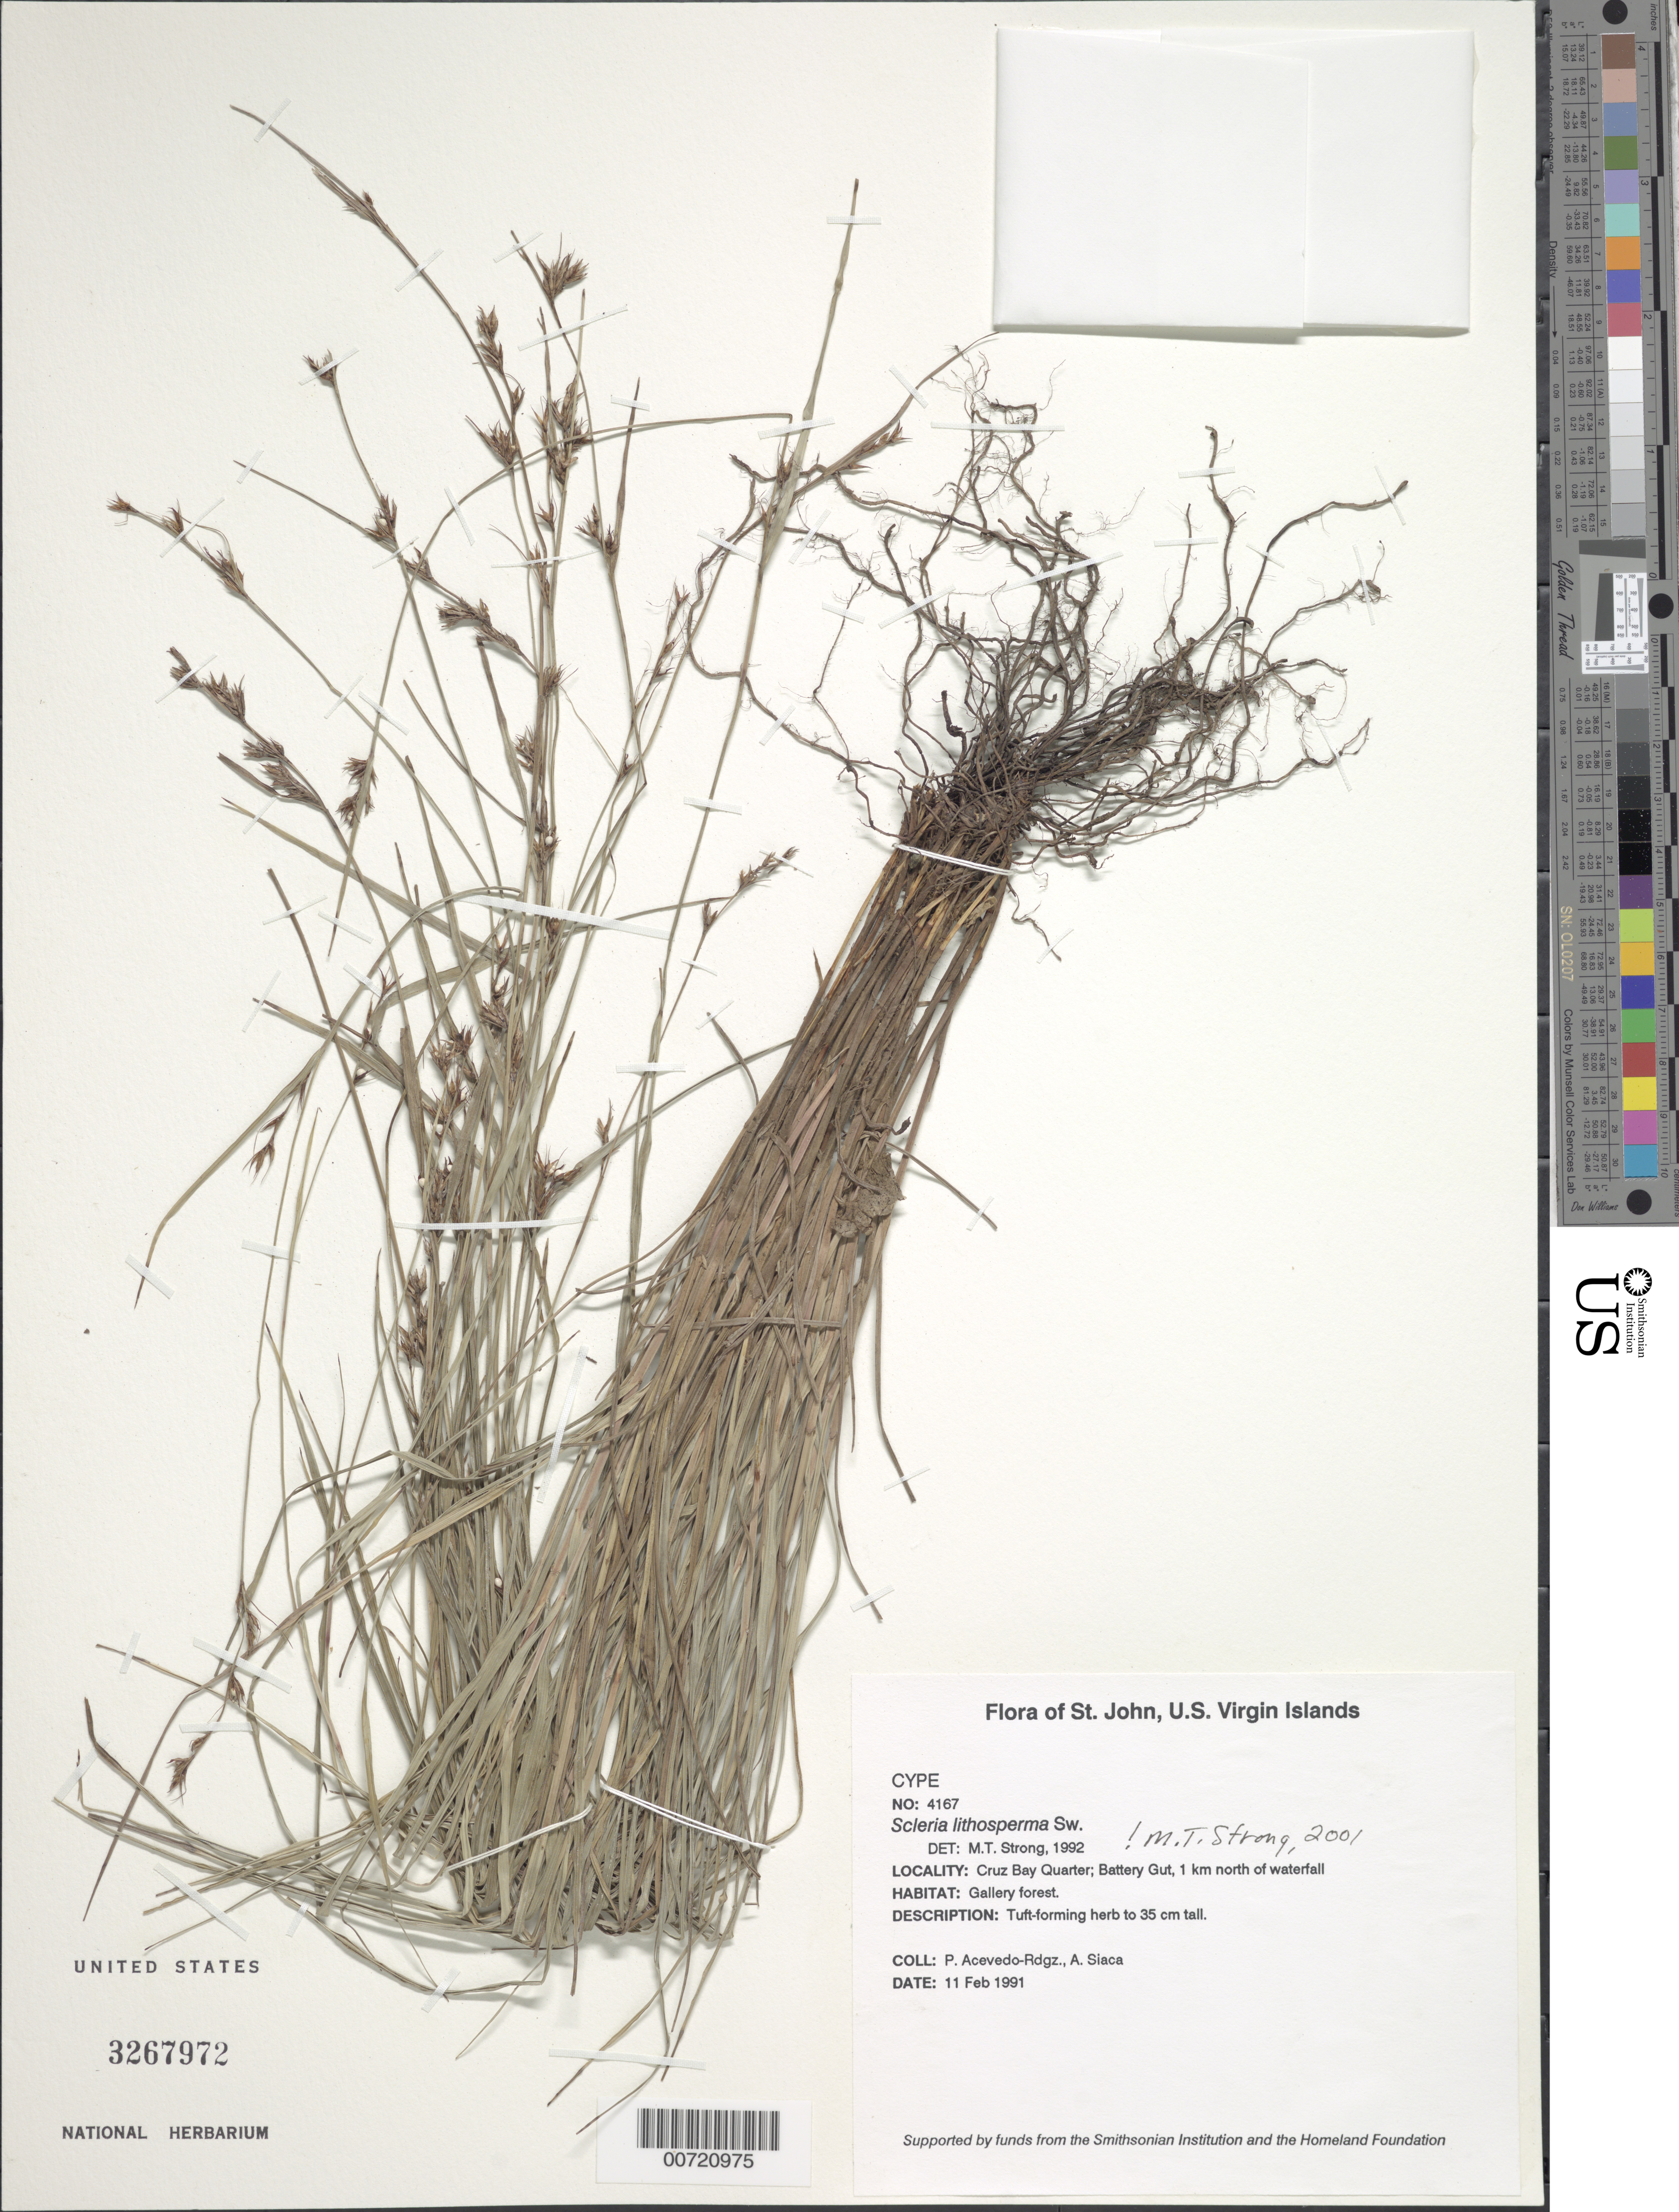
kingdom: Plantae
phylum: Tracheophyta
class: Liliopsida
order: Poales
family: Cyperaceae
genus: Scleria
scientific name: Scleria lithosperma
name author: (L.) Sw.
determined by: Strong, M. T., (US), Smithsonian Institution - National Museum of Natural History (UNITED STATES)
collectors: P. Acevedo-Rodr. & A. Siaca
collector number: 4167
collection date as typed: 11 Feb 1991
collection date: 1991-02-11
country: U.S. Virgin Islands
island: St. John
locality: Cruz Bay Quarter; Battery Gut, 1 km north of waterfall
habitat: Gallery forest.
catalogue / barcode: US 3267972